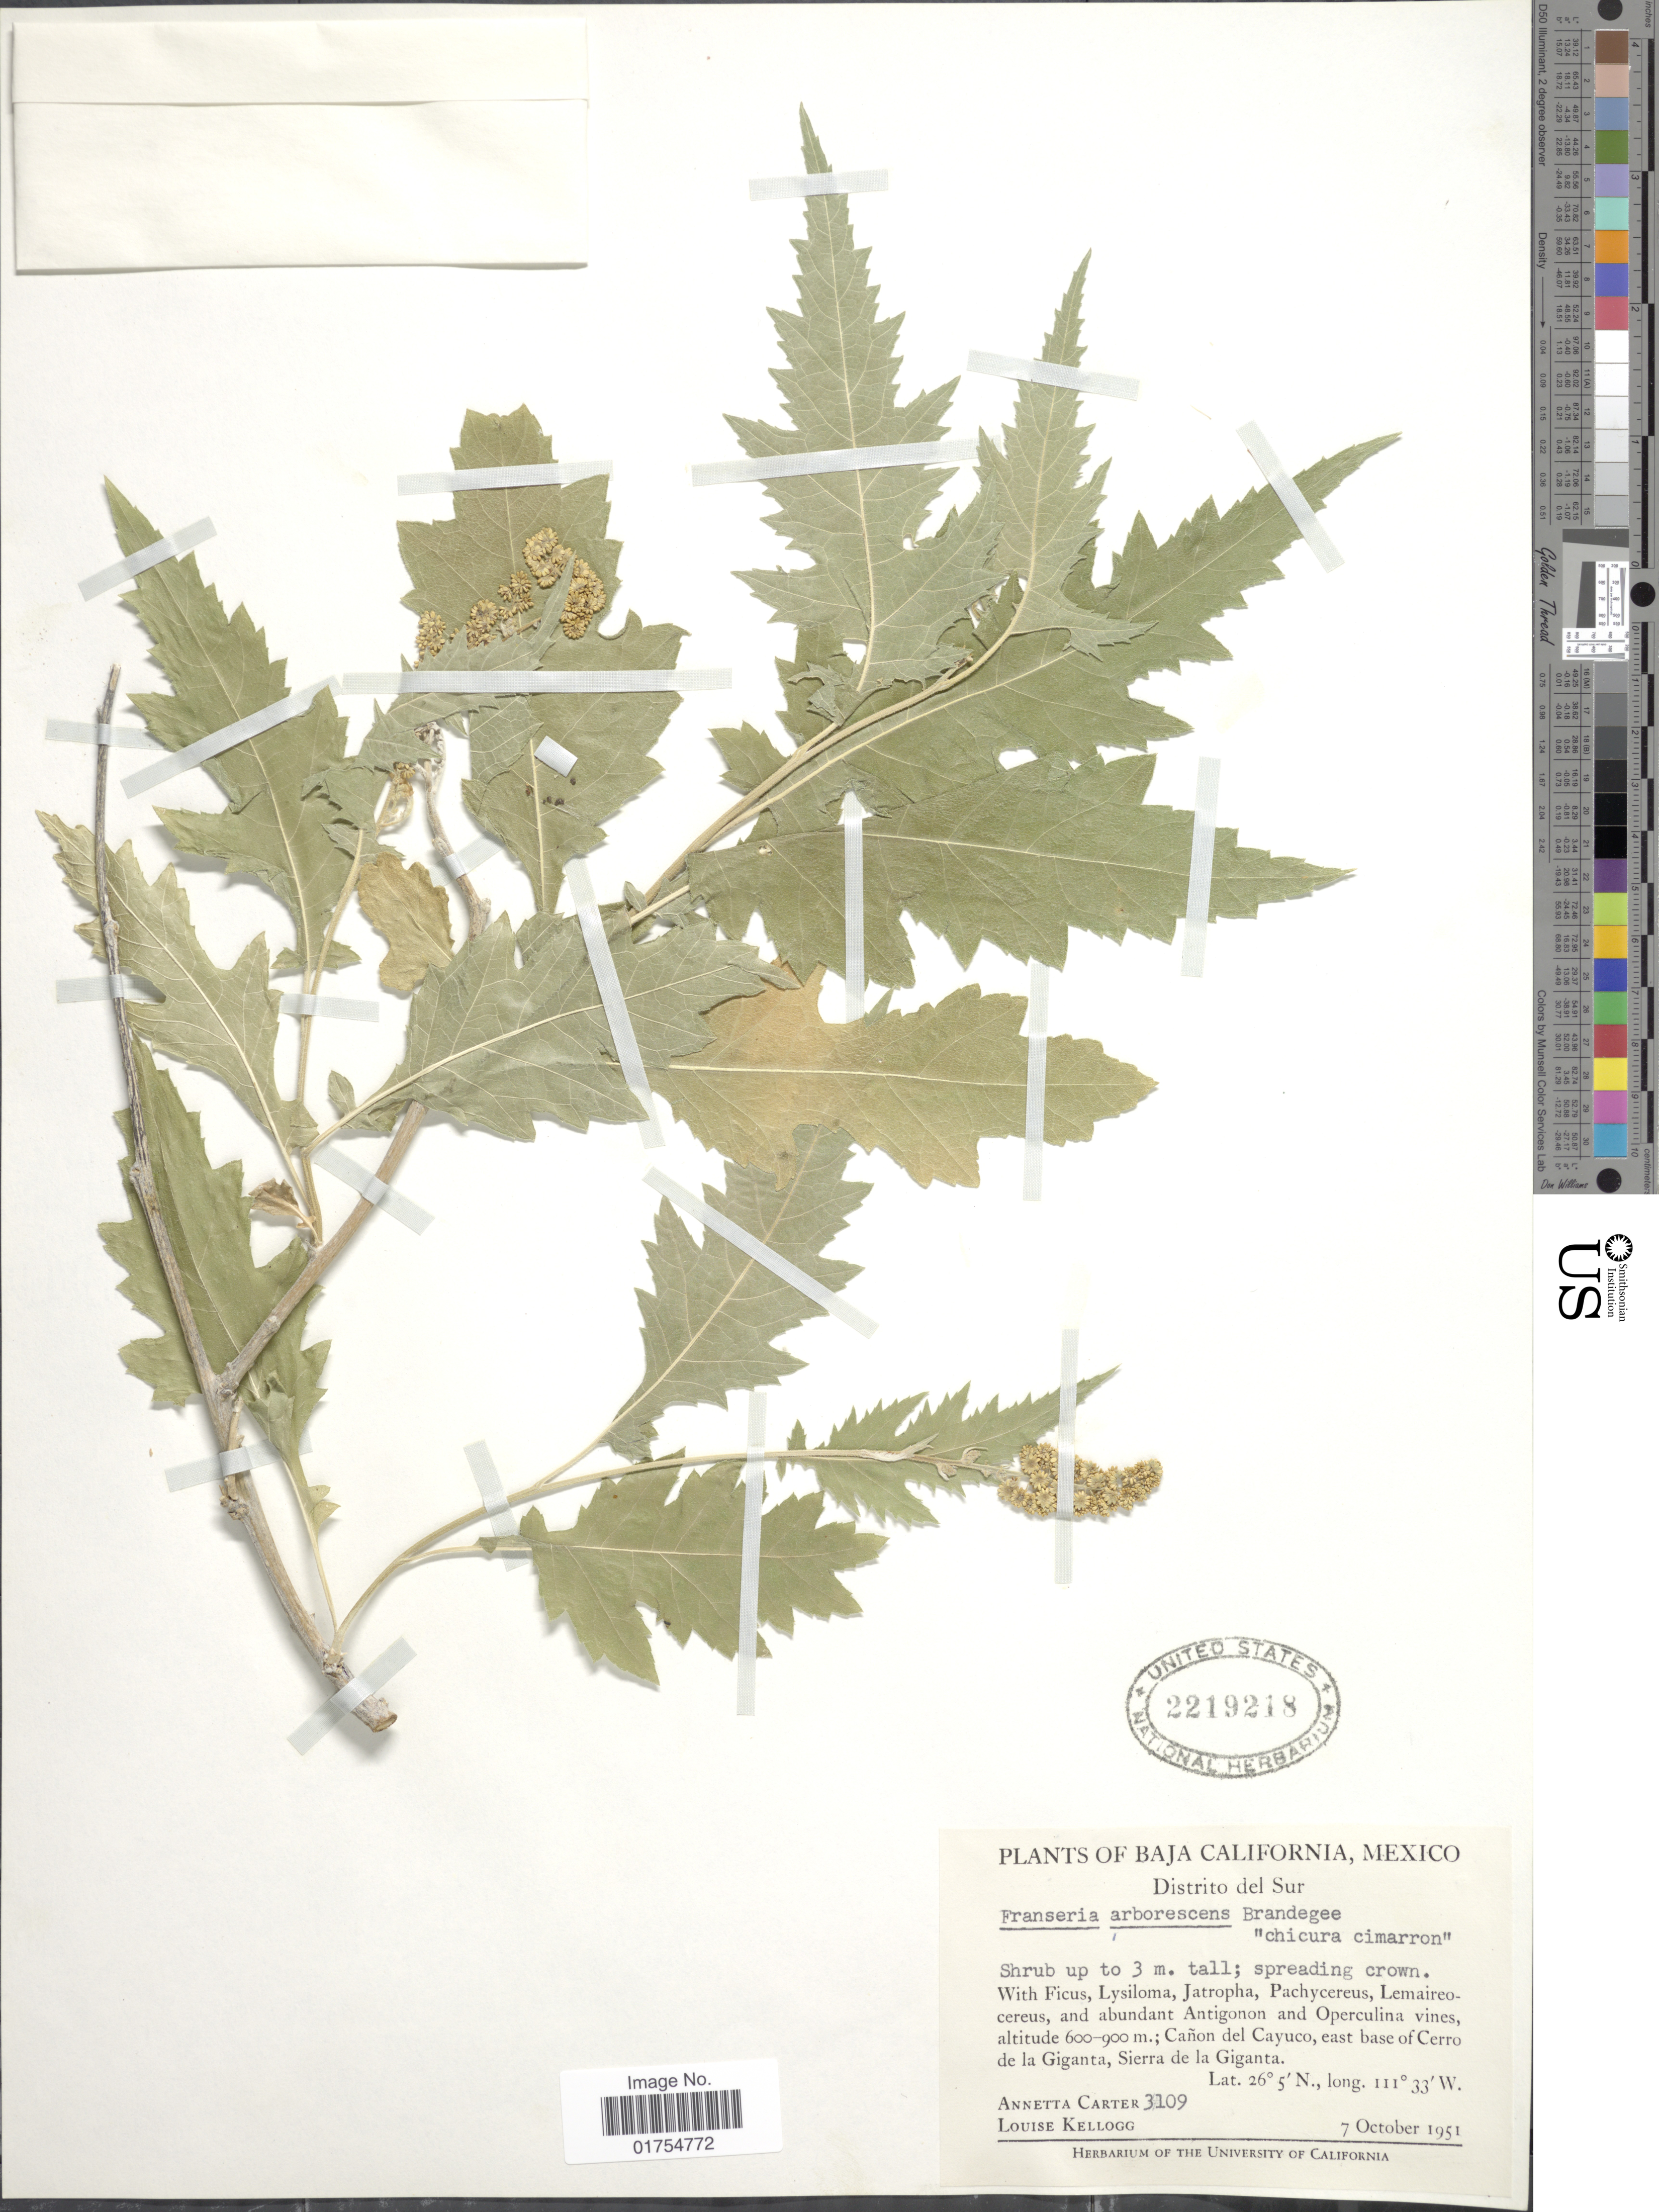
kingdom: Plantae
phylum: Tracheophyta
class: Magnoliopsida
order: Asterales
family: Asteraceae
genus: Franseria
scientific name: Franseria arborescens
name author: (Mill.) Brandegee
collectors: A. M. Carter & L. Kellogg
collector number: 3109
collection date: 1951-10-07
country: Mexico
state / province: Baja California Sur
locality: Distrito del Sur. Canon del Cayuco, east of base of Cerro de la Giganta, Sierra de la Giganta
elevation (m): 600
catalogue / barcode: US 2219218